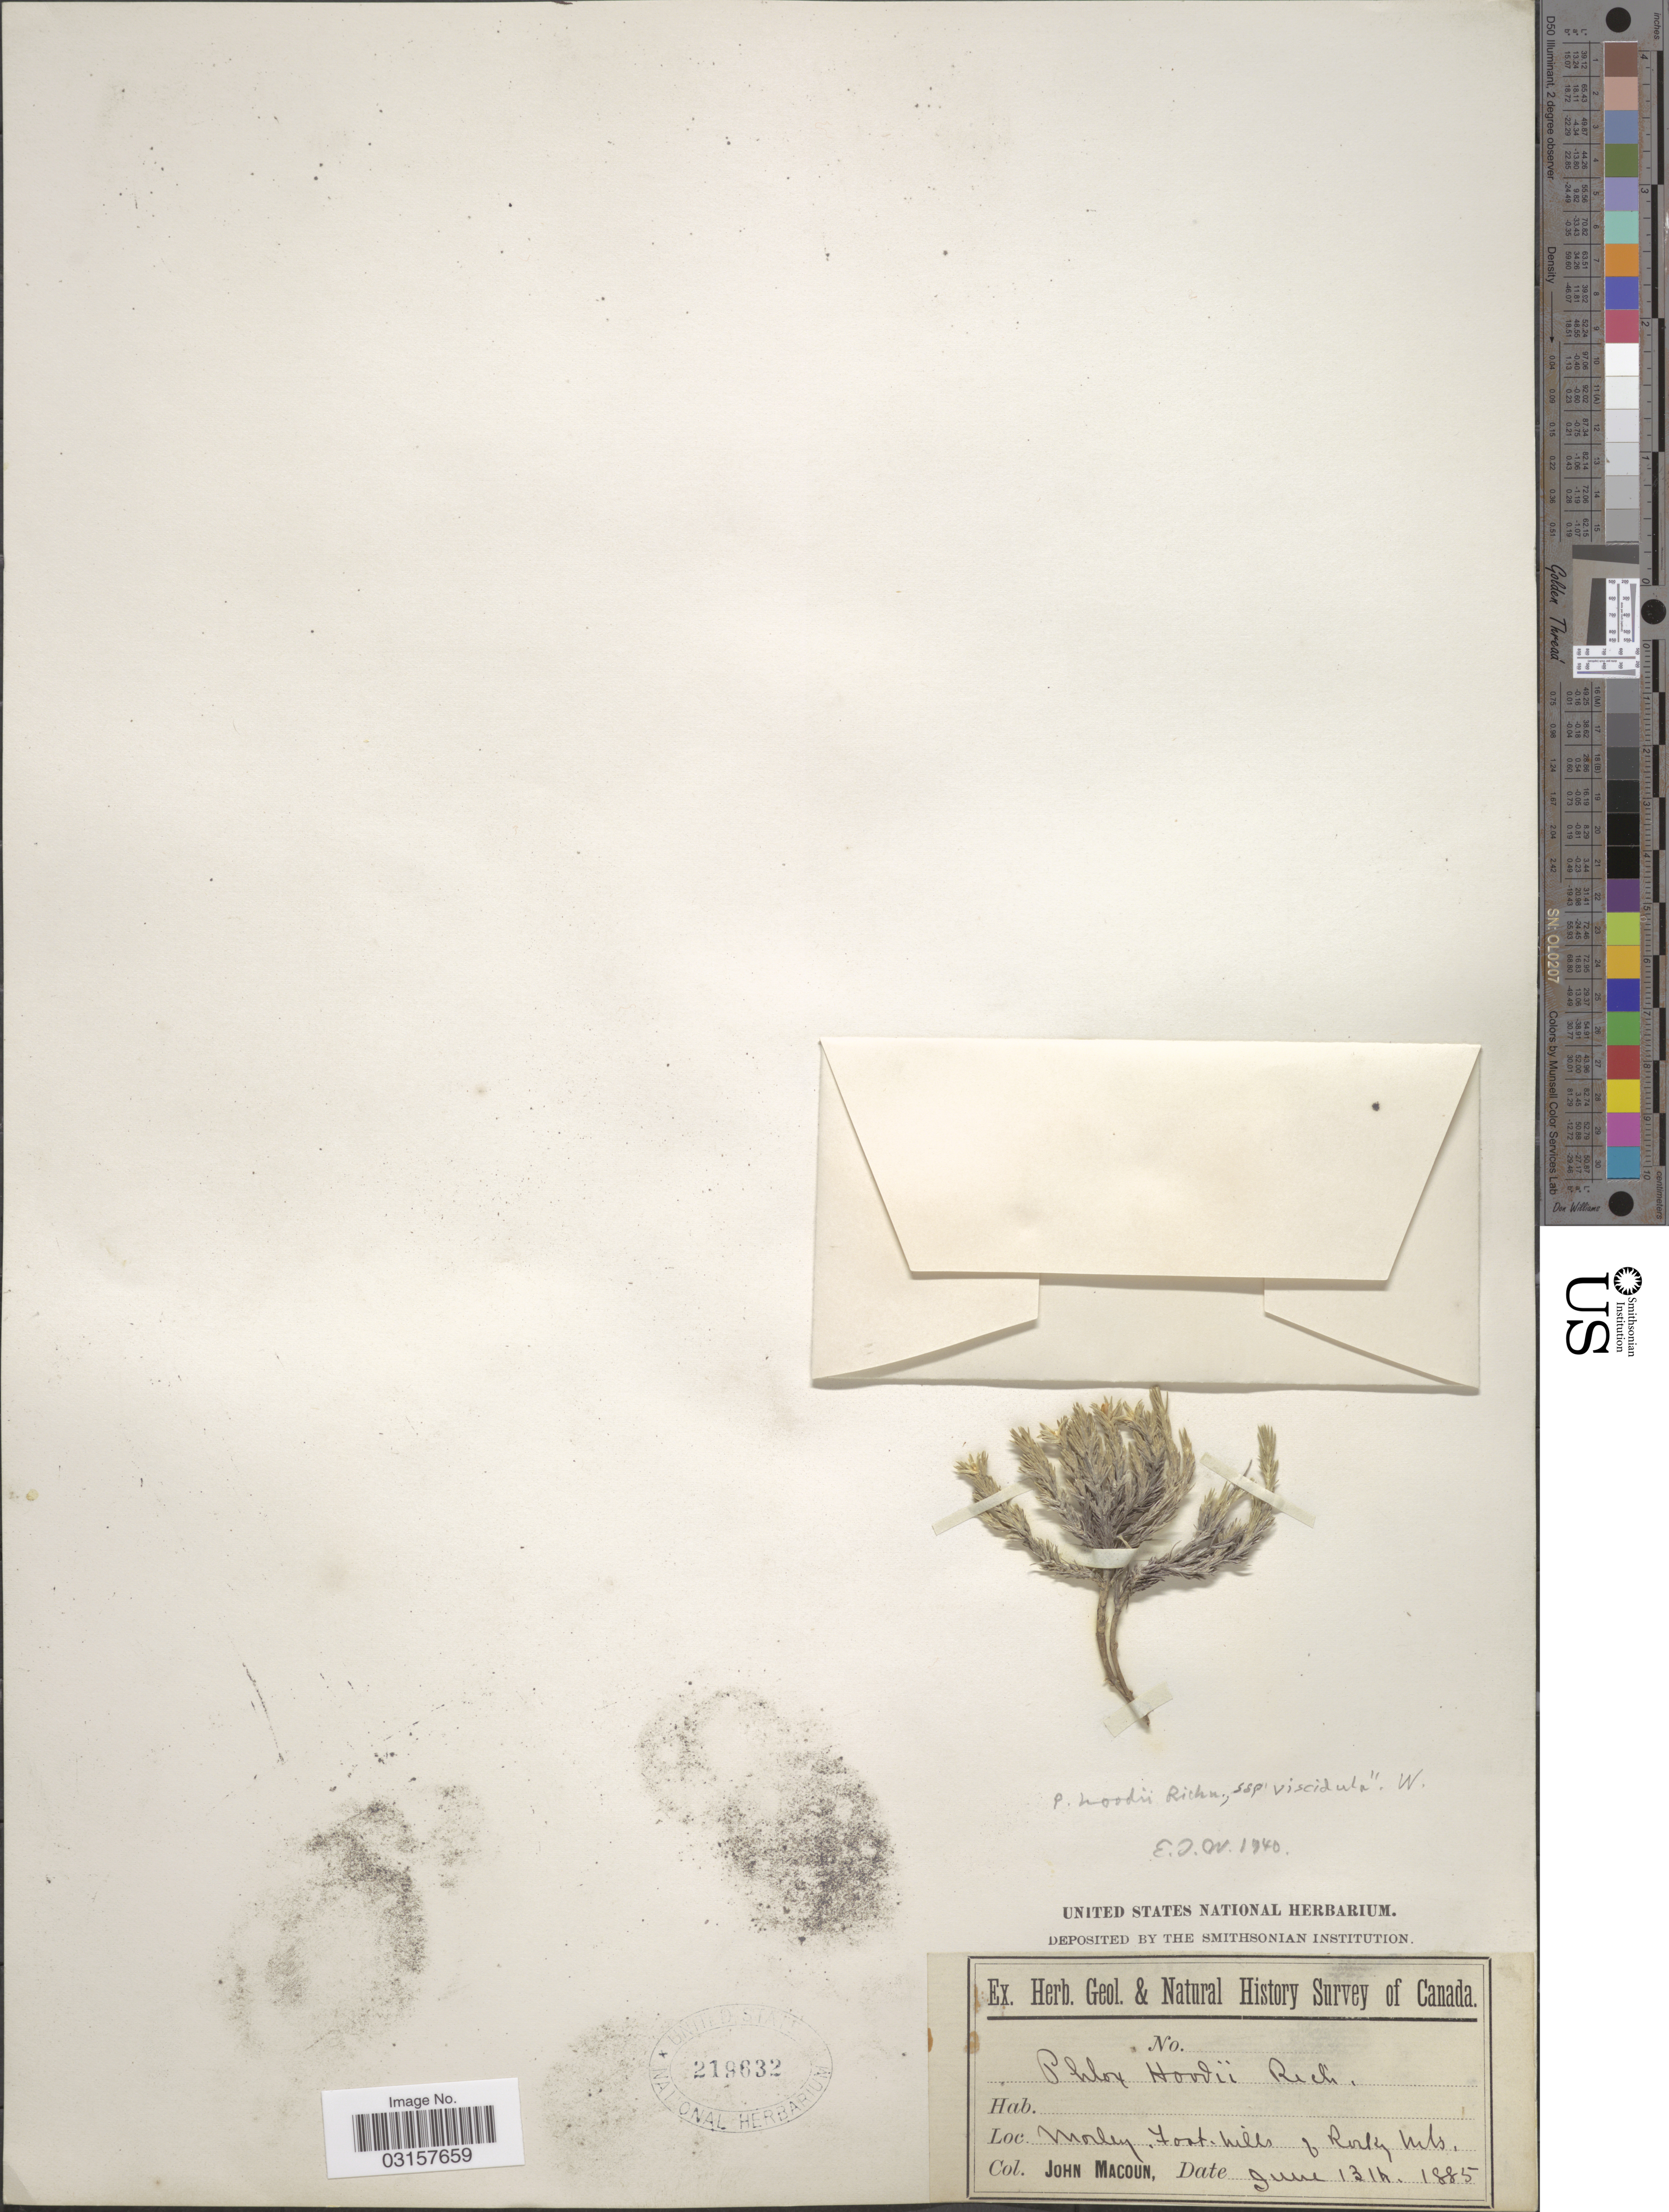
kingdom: Plantae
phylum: Tracheophyta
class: Magnoliopsida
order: Ericales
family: Polemoniaceae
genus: Phlox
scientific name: Phlox caespitosa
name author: Nutt.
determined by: Mayfield, M. H.; Ferguson, C. J.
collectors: J. Macoun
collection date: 1885-06-13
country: Canada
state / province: Alberta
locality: Morley, Foot Hills of Rocky Mts.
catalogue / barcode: US 219632